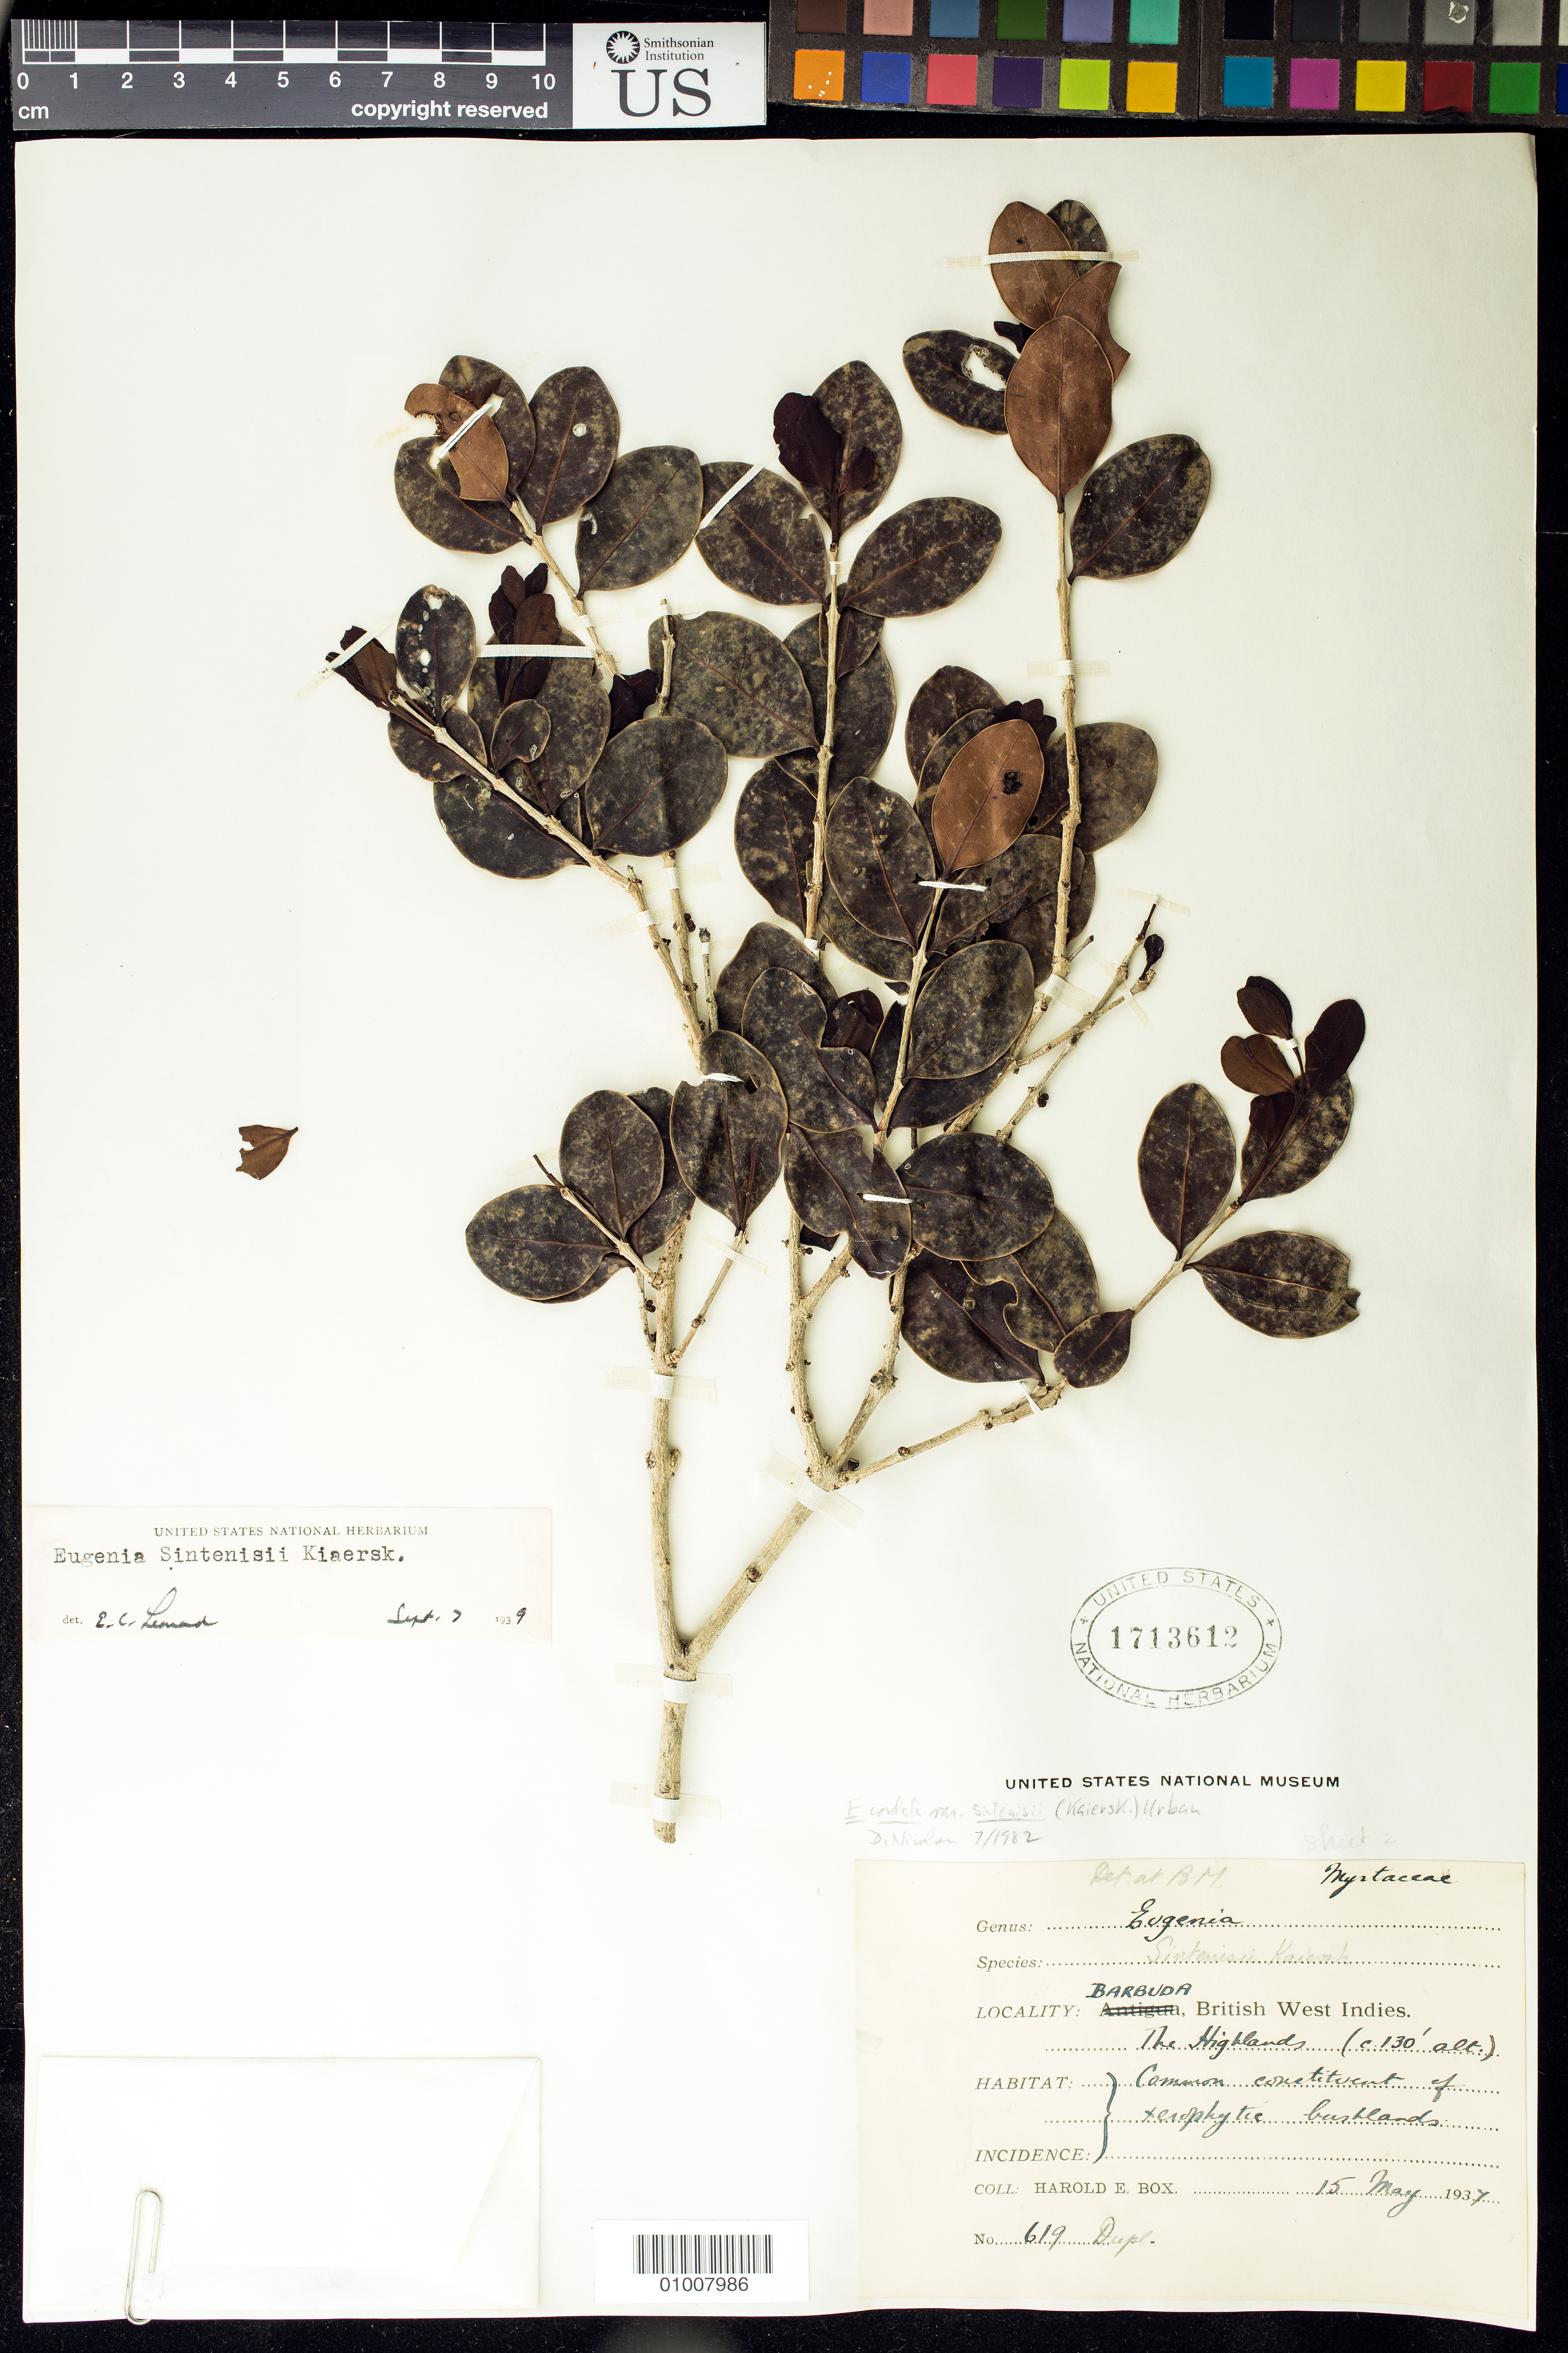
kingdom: Plantae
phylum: Tracheophyta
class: Magnoliopsida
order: Myrtales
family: Myrtaceae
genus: Eugenia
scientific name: Eugenia cordata var. sintenisii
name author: (Kiaersk.) Krug & Urb.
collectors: H. E. Box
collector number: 619 Dupl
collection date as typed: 15 May 1937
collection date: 1937-05-15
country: Antigua and Barbuda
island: Barbuda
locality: The Highlands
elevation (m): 40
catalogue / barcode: US 1713612